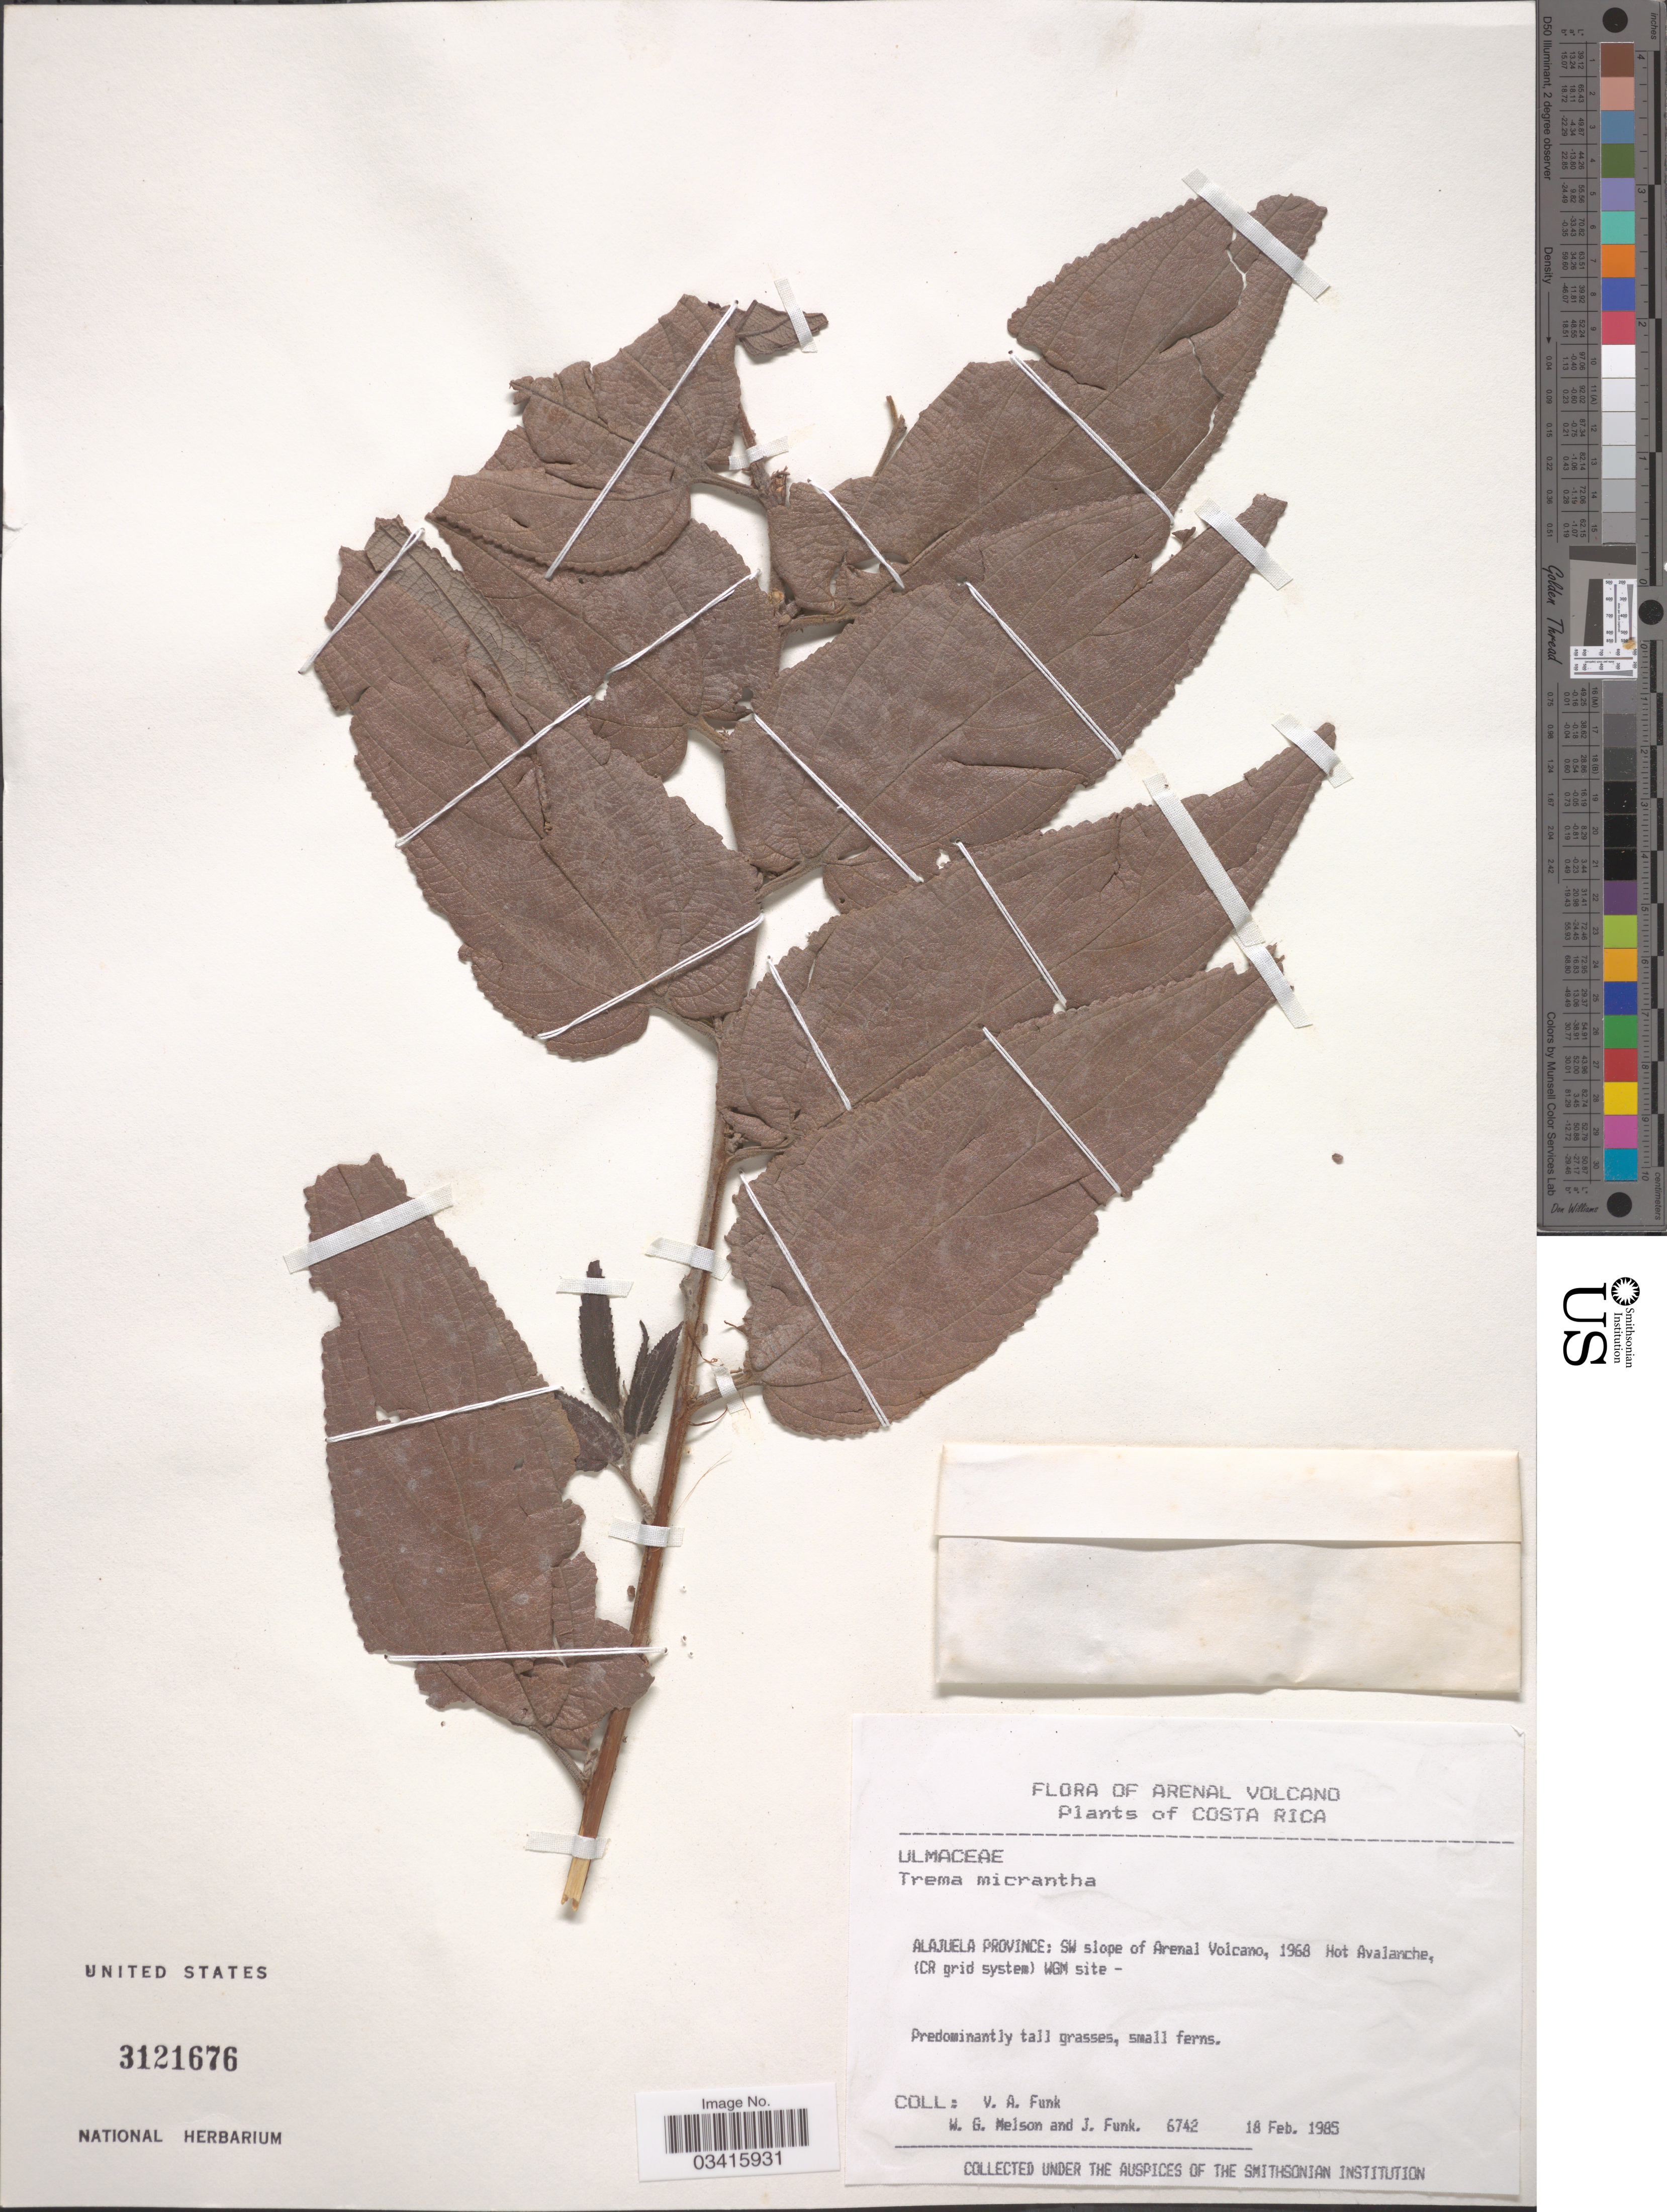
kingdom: Plantae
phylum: Tracheophyta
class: Magnoliopsida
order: Rosales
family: Cannabaceae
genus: Trema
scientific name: Trema micranthum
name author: (L.) Blume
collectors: V. Funk, W. Melson & J. Funk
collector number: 6742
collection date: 1985-02-18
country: Costa Rica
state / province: Alajuela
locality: Arenal Volcano. SW slope of Arenal Volcano, 1968 Hot Avalanche.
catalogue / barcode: US 3121676